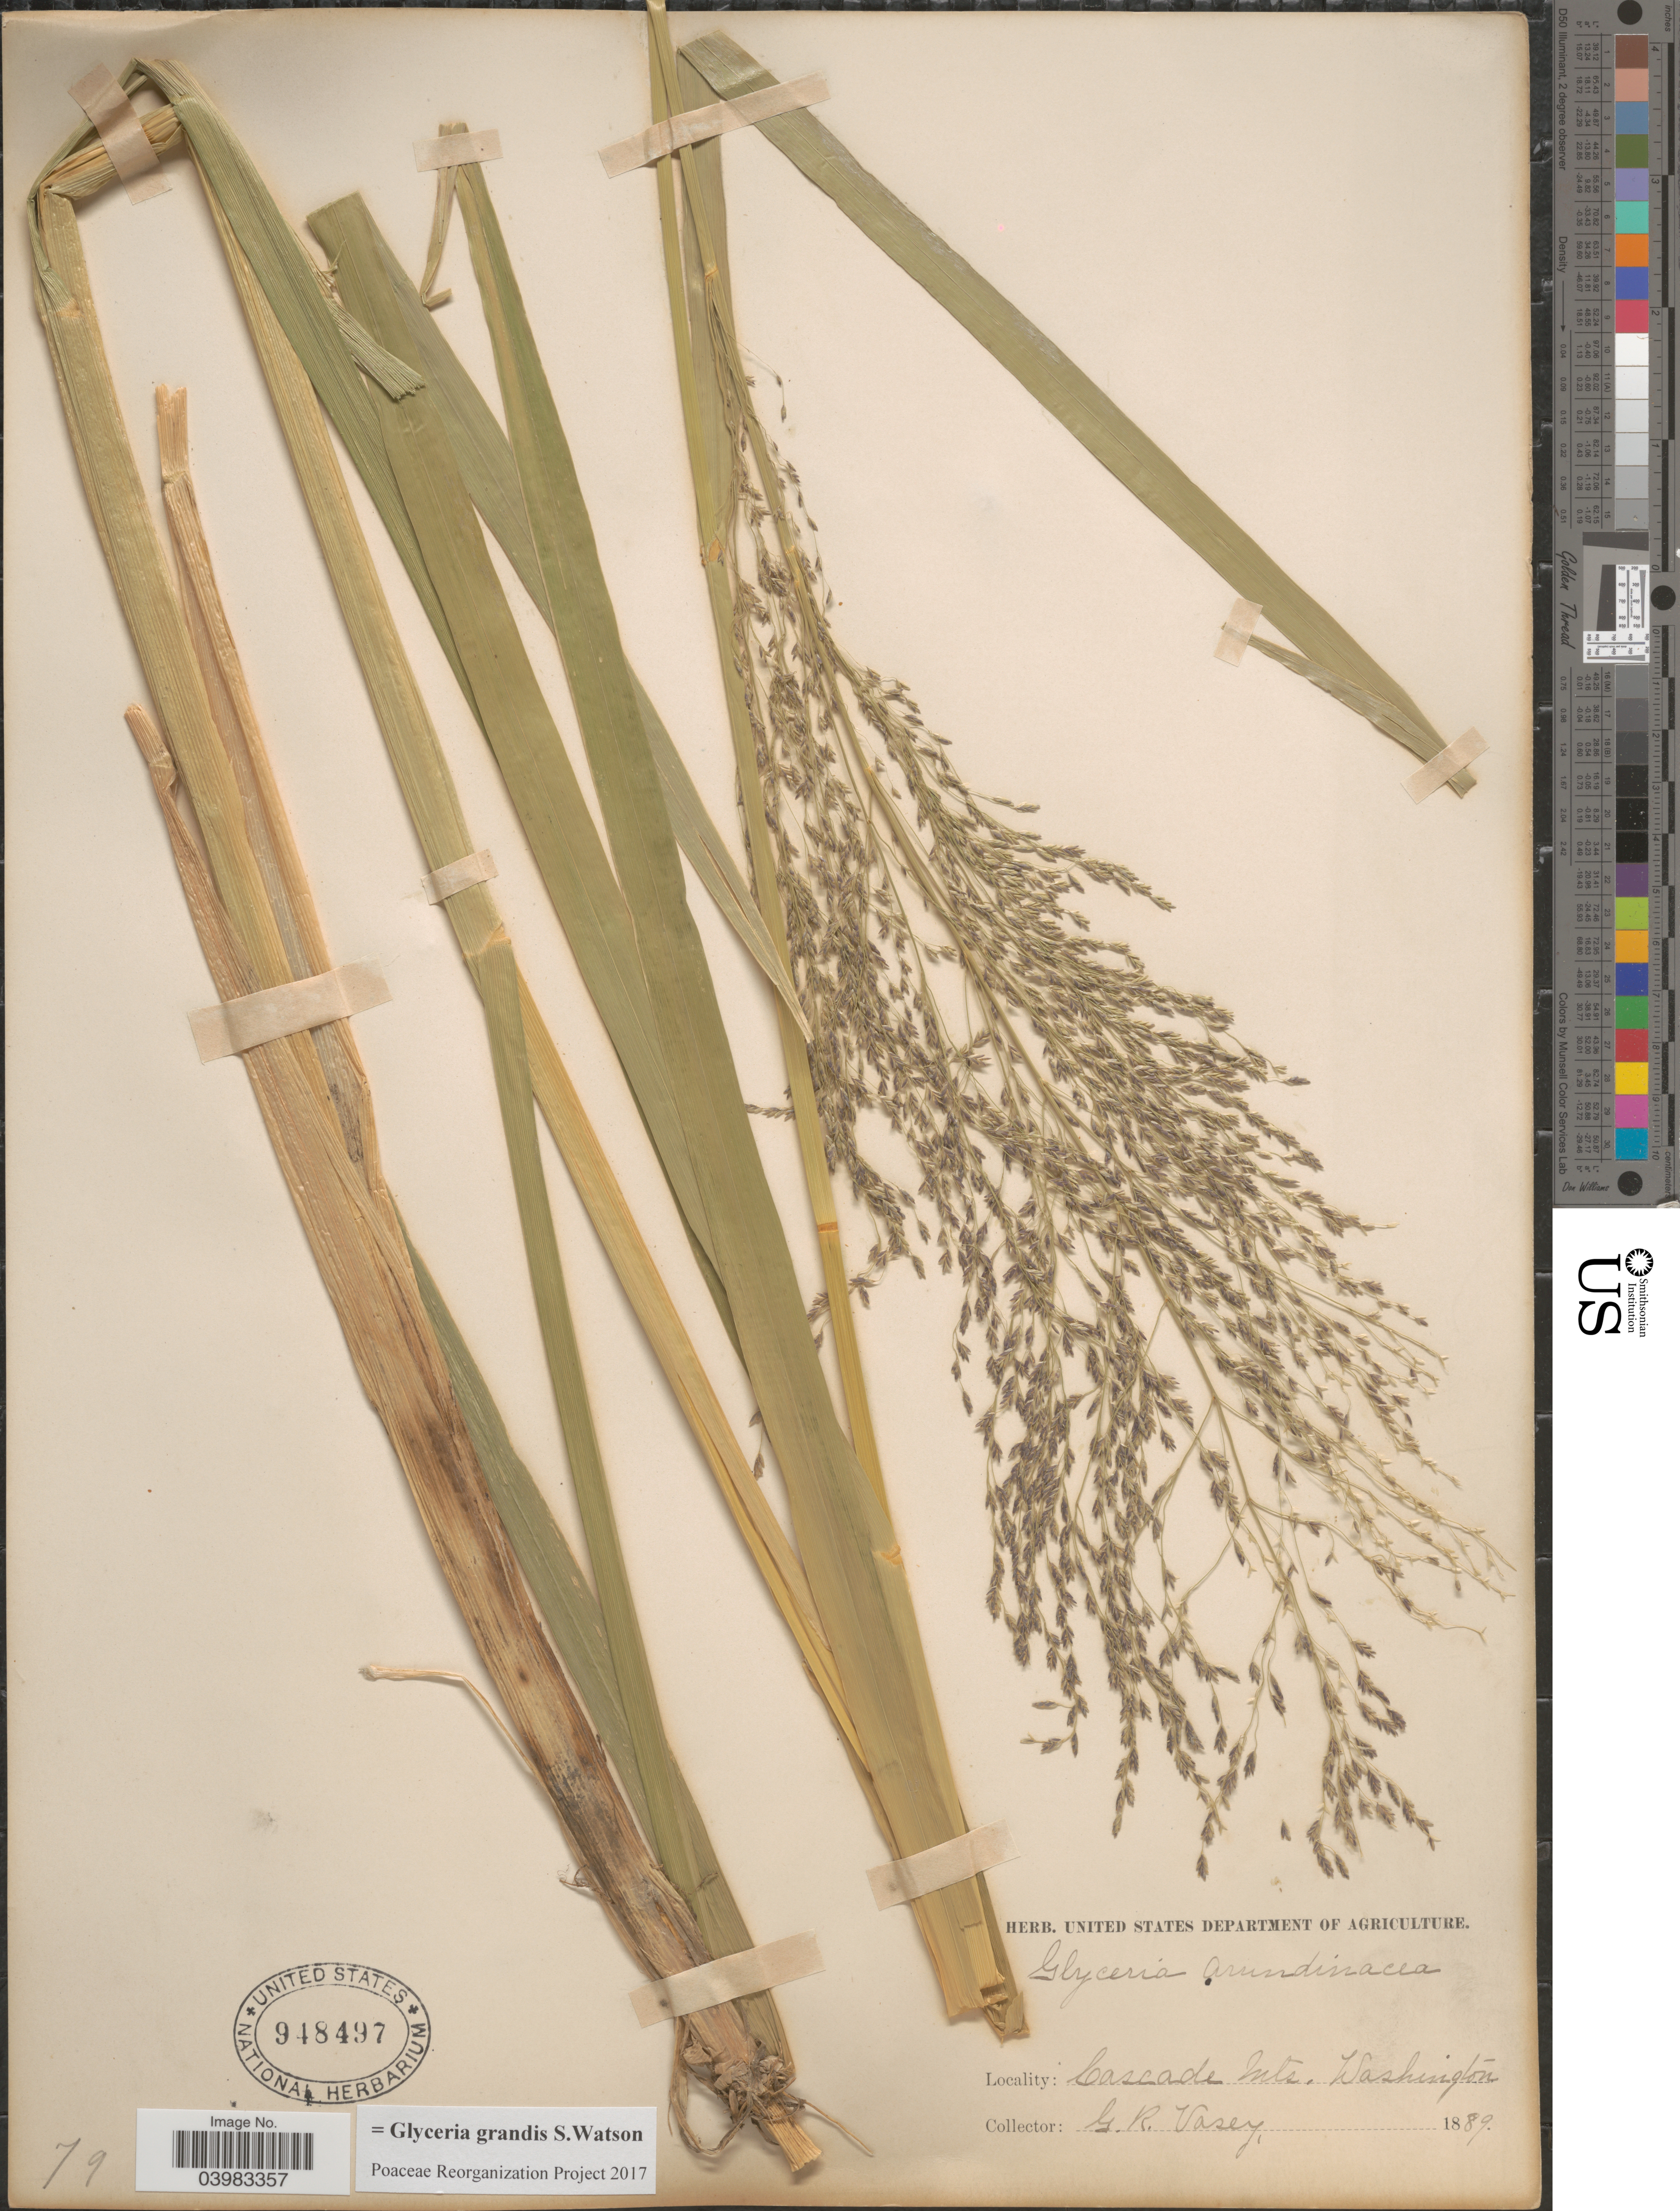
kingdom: Plantae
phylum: Tracheophyta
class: Liliopsida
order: Poales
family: Poaceae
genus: Glyceria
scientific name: Glyceria grandis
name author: S. Watson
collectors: G. R. Vasey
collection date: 1889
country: United States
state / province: Washington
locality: Cascade Mts.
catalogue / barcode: US 948497